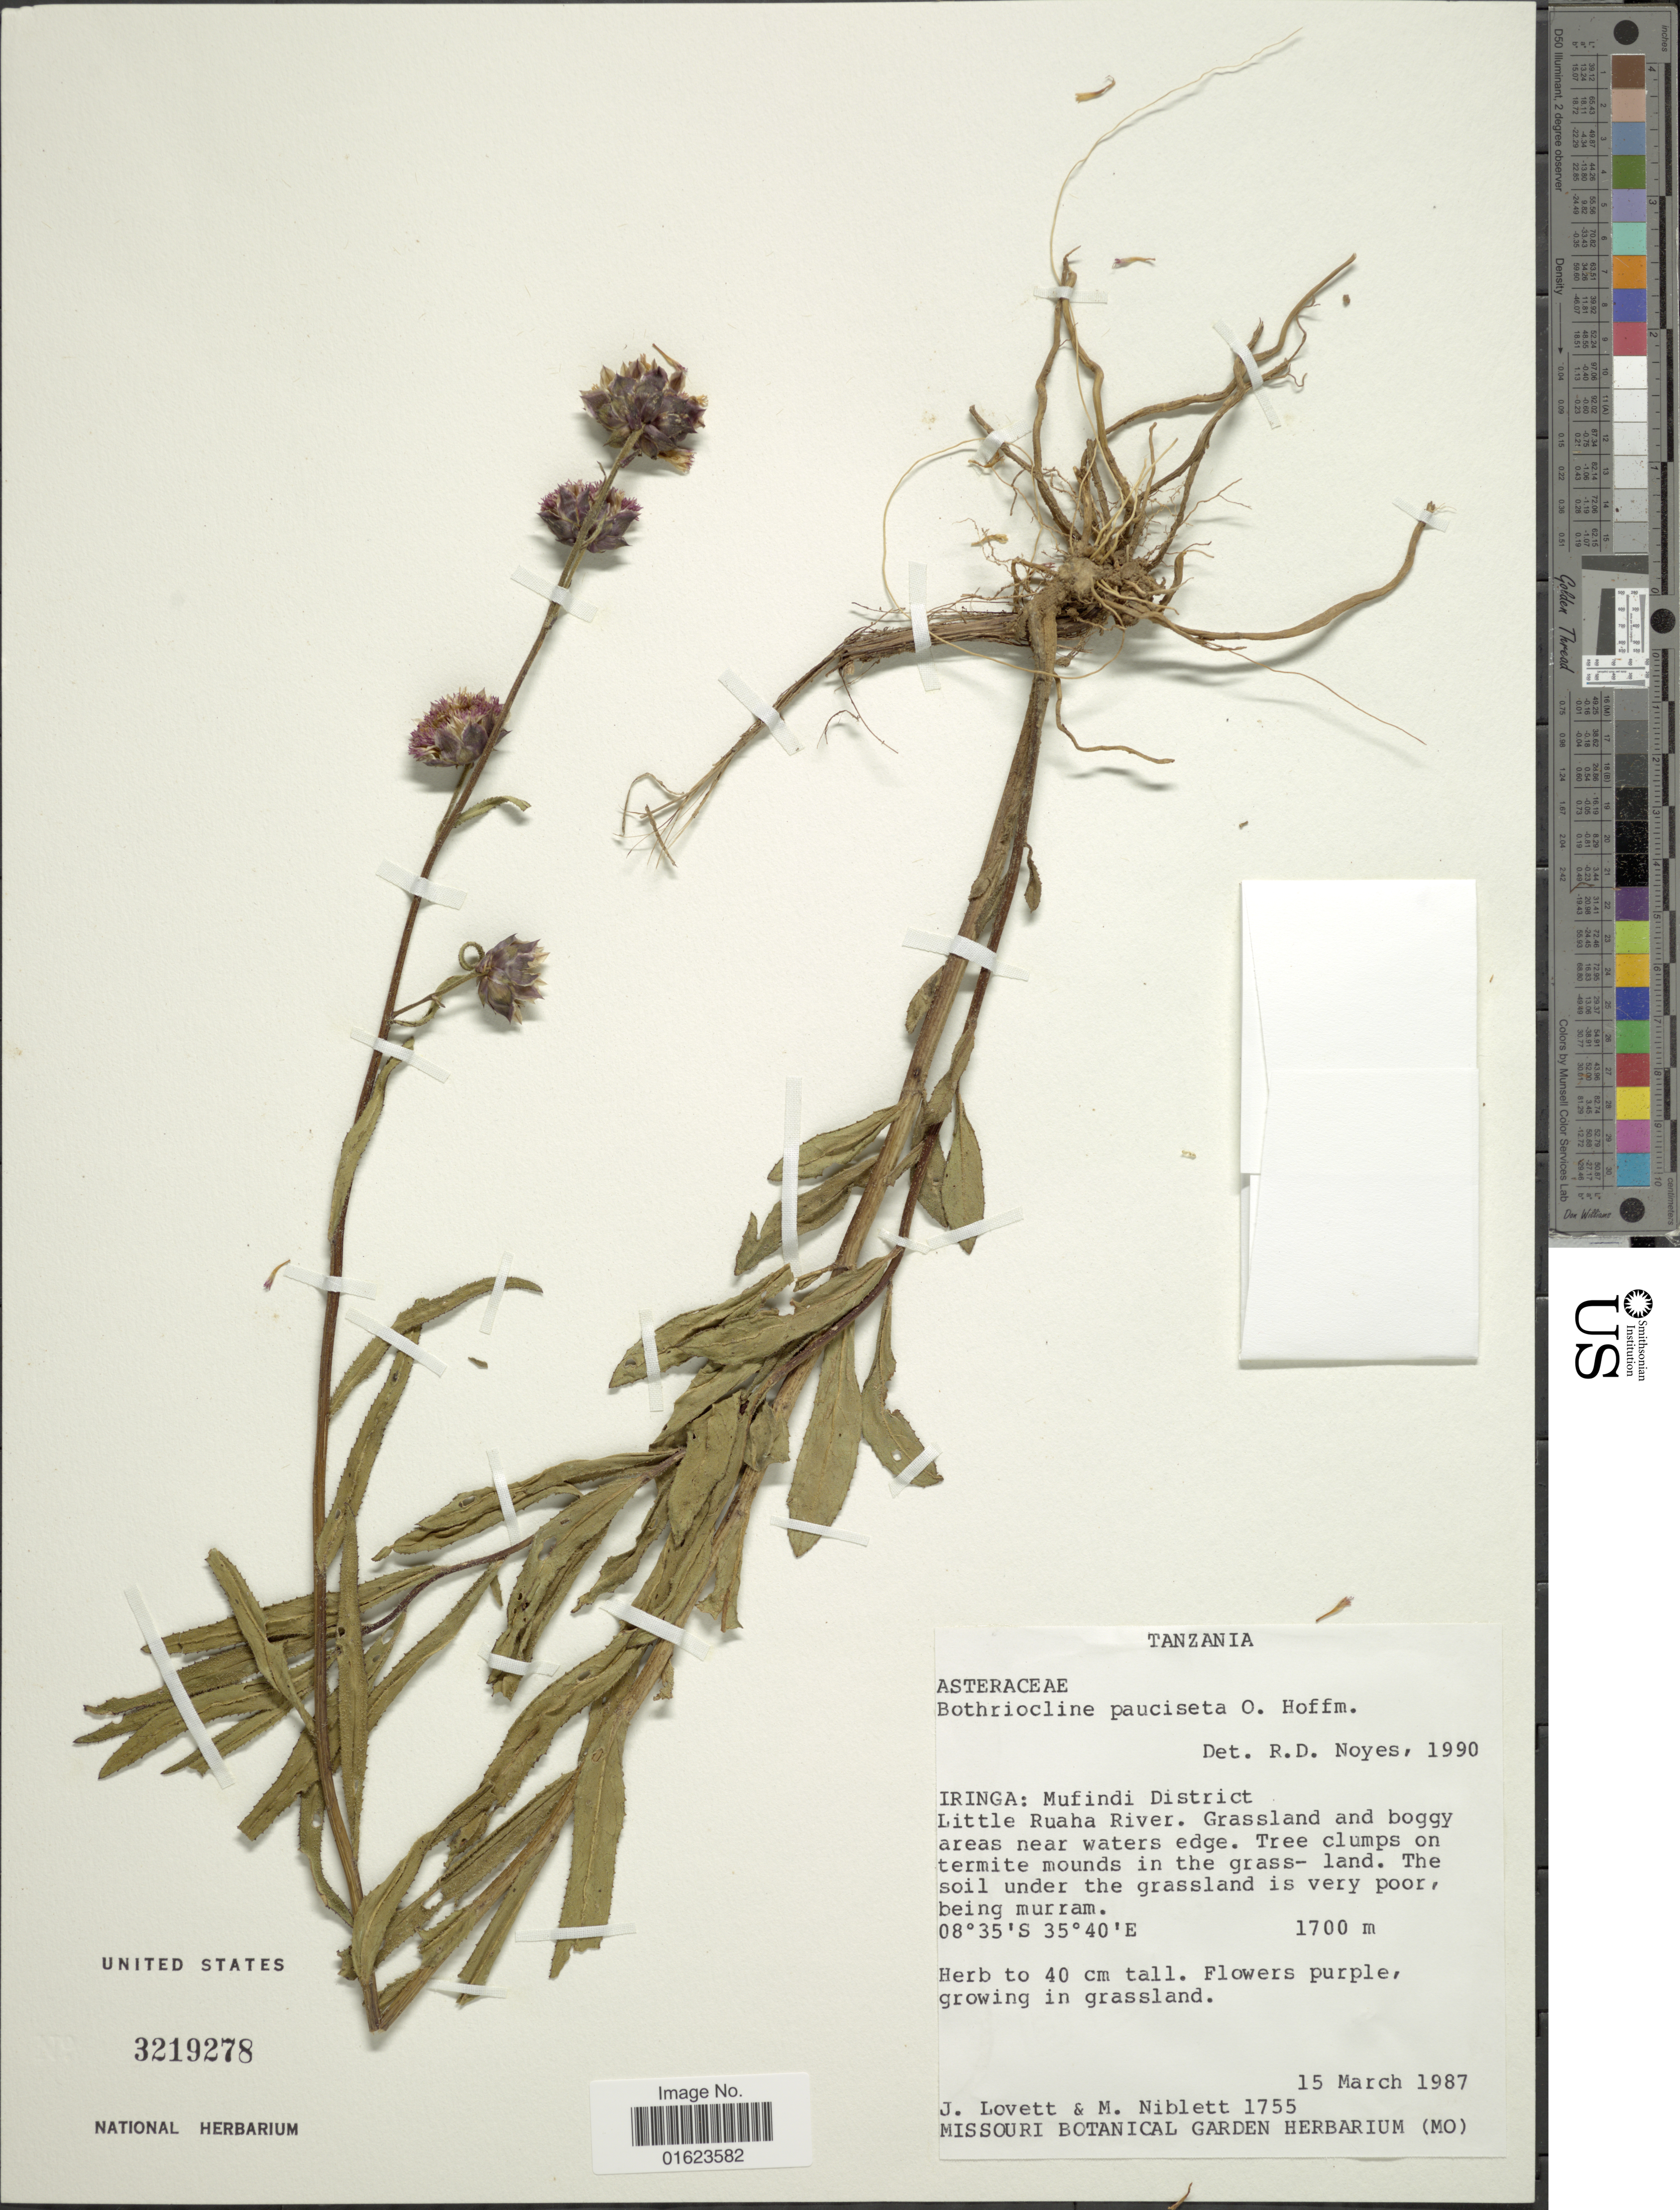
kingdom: Plantae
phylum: Tracheophyta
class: Magnoliopsida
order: Asterales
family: Asteraceae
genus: Bothriocline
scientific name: Bothriocline pauciseta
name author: O. Hoffm.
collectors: J. Lovett & M. Niblett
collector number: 1755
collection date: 1987-03-15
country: Tanzania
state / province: Iringa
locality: Iringa: Mufundi District, Little Ruaha River. Grassland and boggy areas near waters edge.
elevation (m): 1700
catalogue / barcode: US 3219278